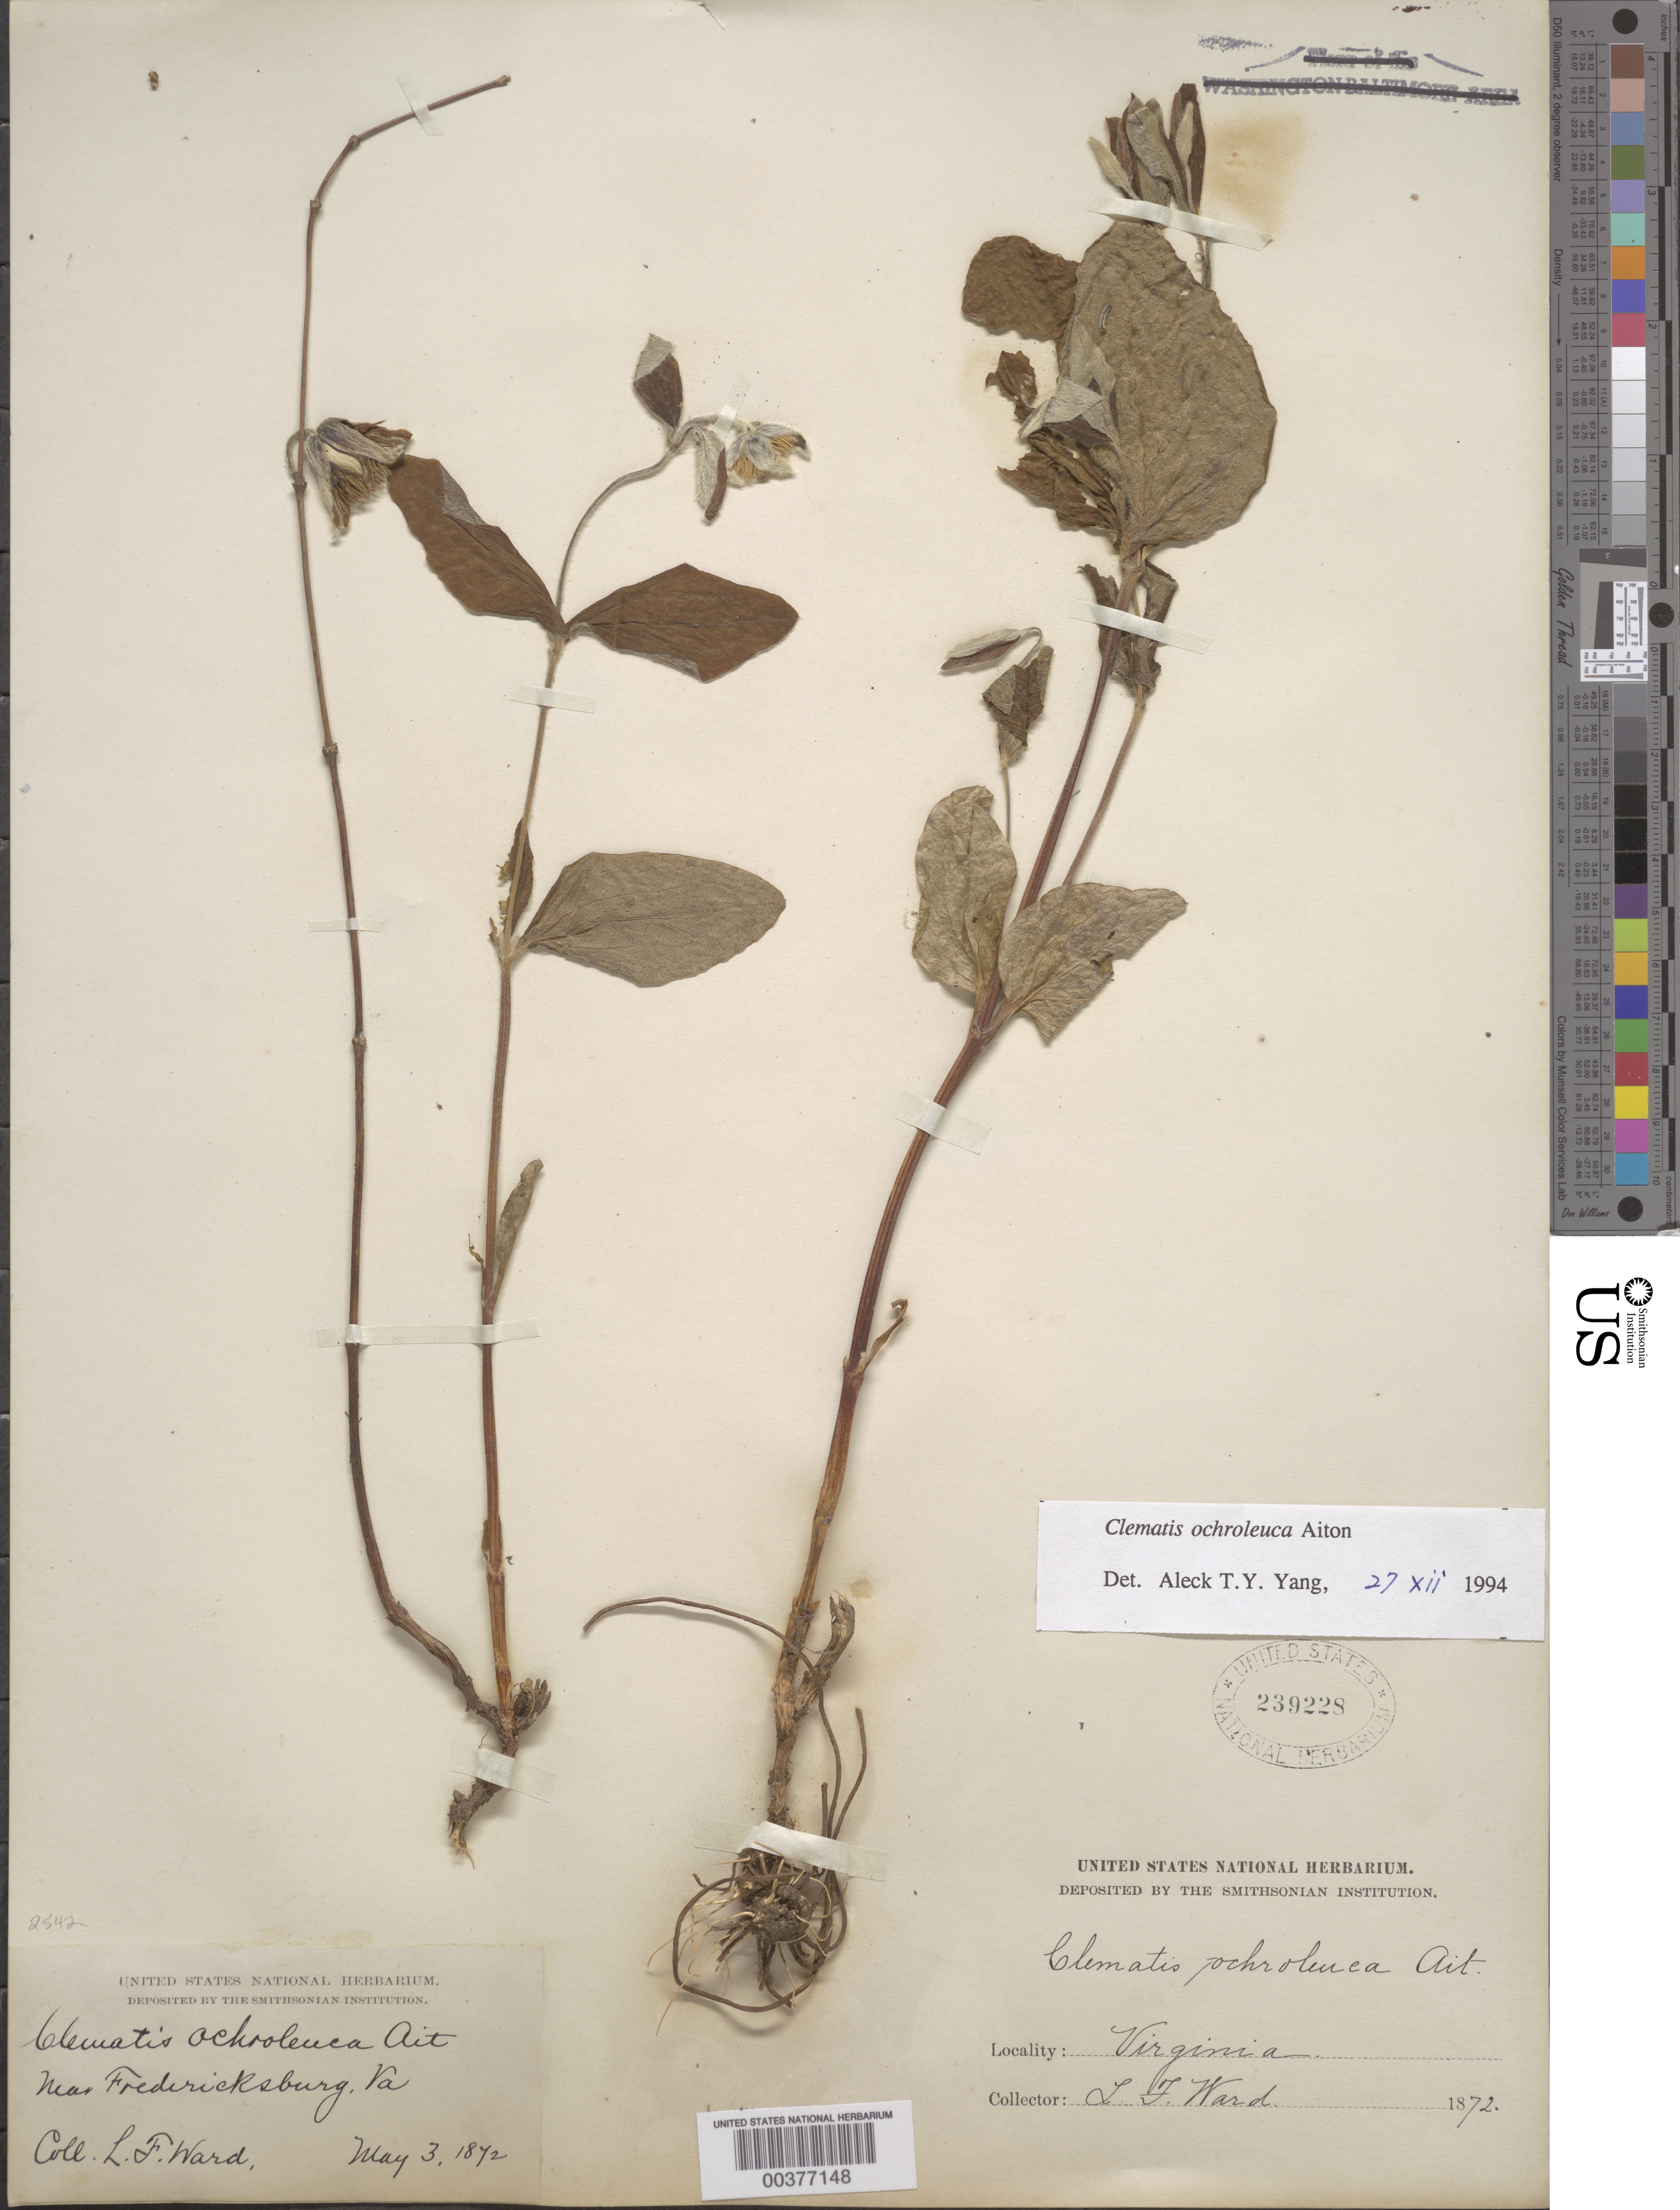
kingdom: Plantae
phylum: Tracheophyta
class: Magnoliopsida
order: Ranunculales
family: Ranunculaceae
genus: Clematis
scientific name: Clematis ochroleuca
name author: Aiton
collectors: L. F. Ward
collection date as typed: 03 May 1872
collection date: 1872-05-03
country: United States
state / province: Virginia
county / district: City of Fredericksburg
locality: Fredericksburg vicinity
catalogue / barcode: US 239228